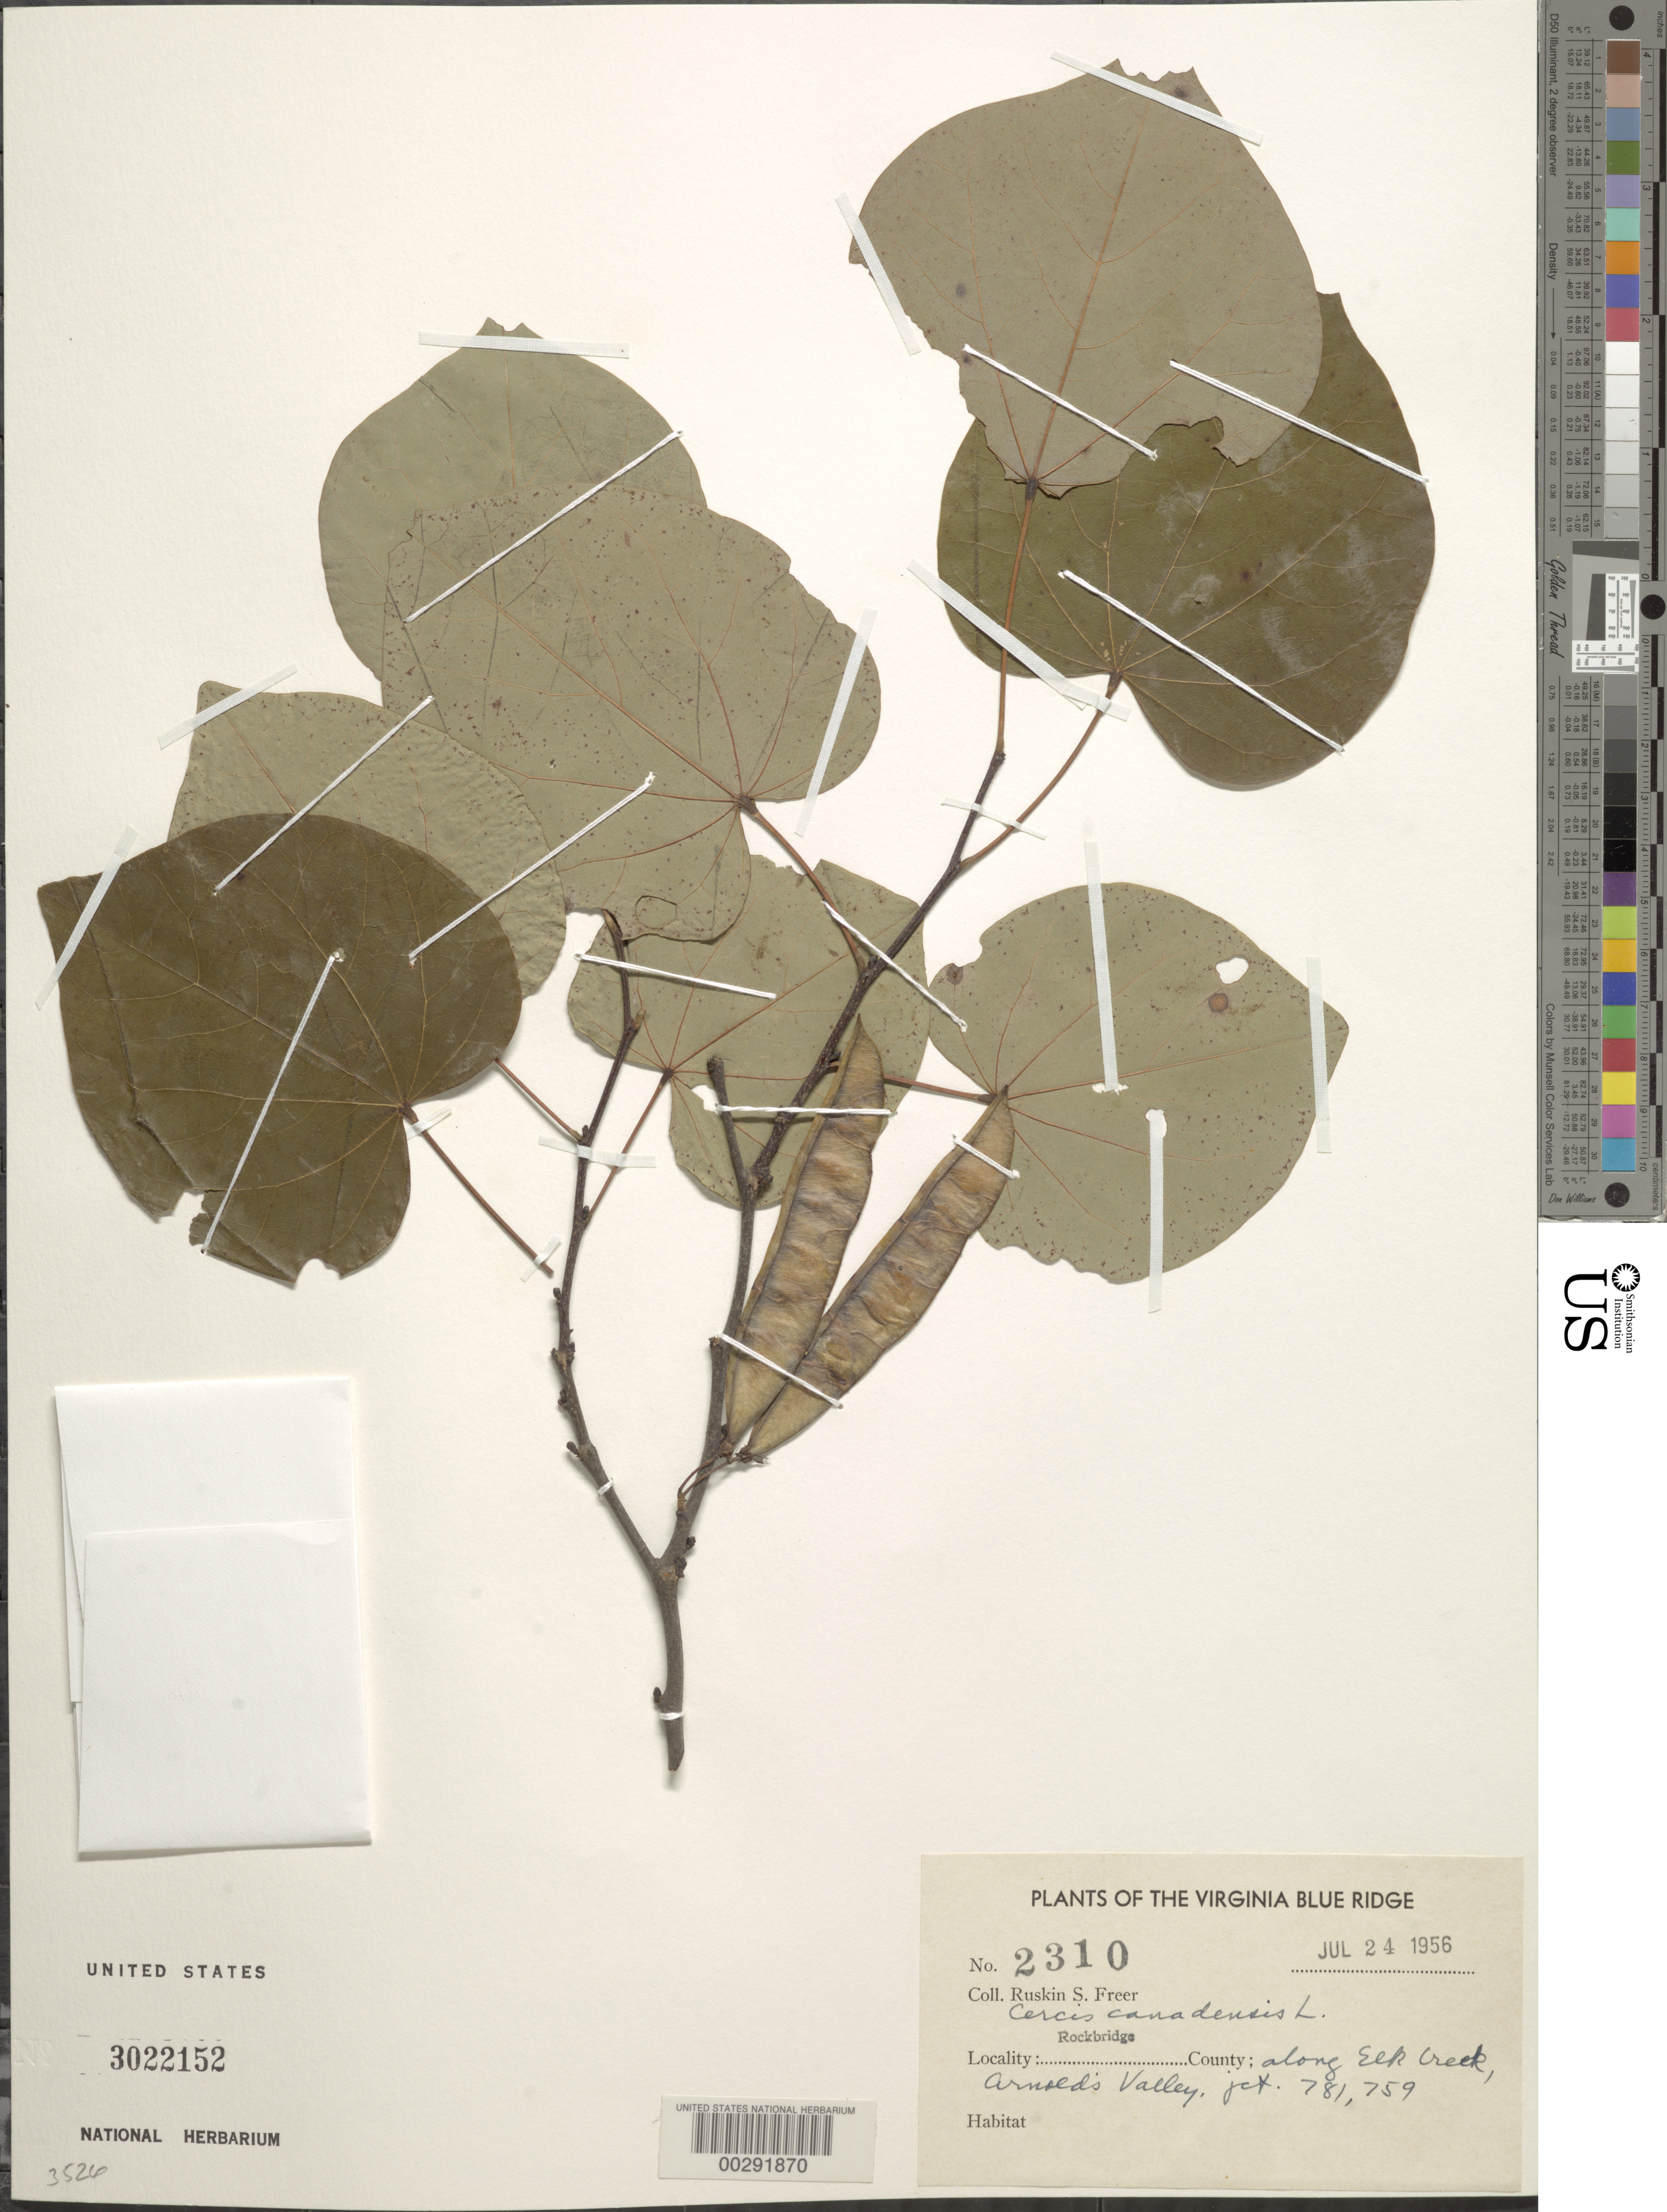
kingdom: Plantae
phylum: Tracheophyta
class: Magnoliopsida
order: Fabales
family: Fabaceae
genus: Cercis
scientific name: Cercis canadensis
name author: L.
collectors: R. Freer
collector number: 2310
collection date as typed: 24 Jul 1956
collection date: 1956-07-24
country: United States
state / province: Virginia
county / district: Rockbridge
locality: Along elk creek, arnold's valley, jct 781, 759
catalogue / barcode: US 3022152